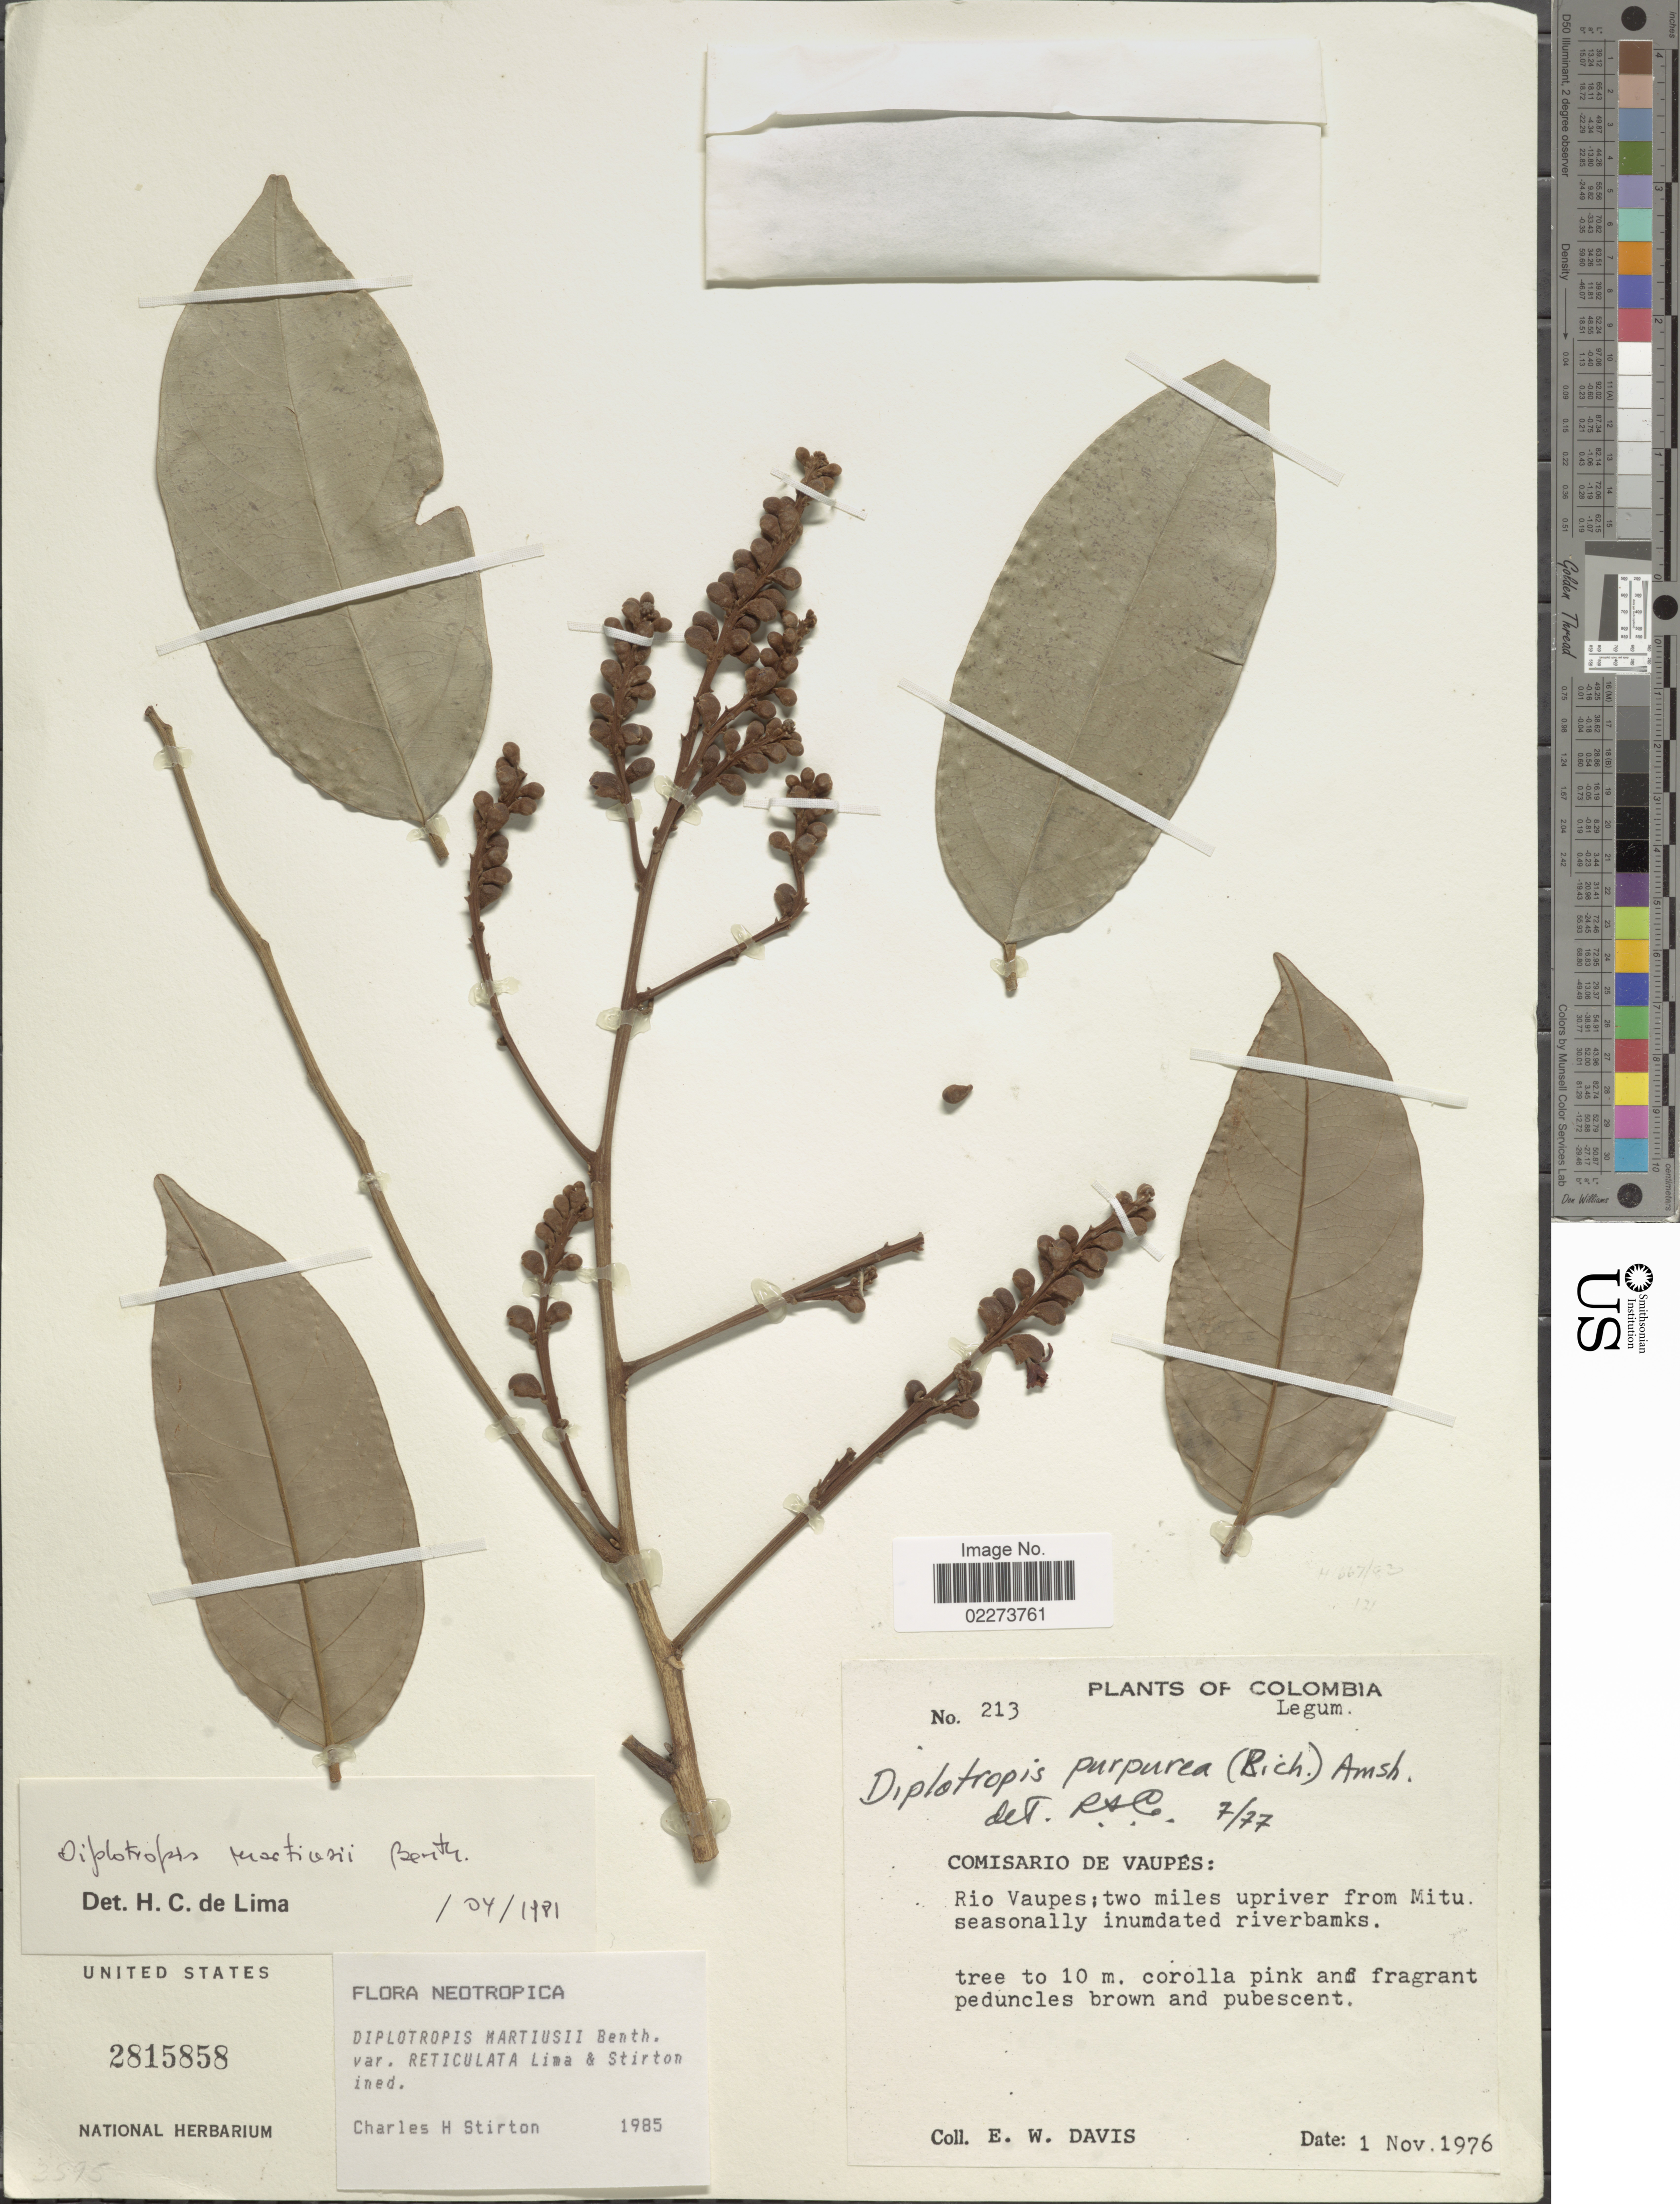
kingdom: Plantae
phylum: Tracheophyta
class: Magnoliopsida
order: Fabales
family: Fabaceae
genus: Diplotropis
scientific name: Diplotropis martiusii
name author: Benth.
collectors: A. Davis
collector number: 213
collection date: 1976-11-01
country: Colombia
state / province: Vaupés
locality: Comasario de Vaupes: Rio Vaupes: two miles upriver from Mitu, seasonally inumdated riverbanks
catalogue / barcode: US 2815858